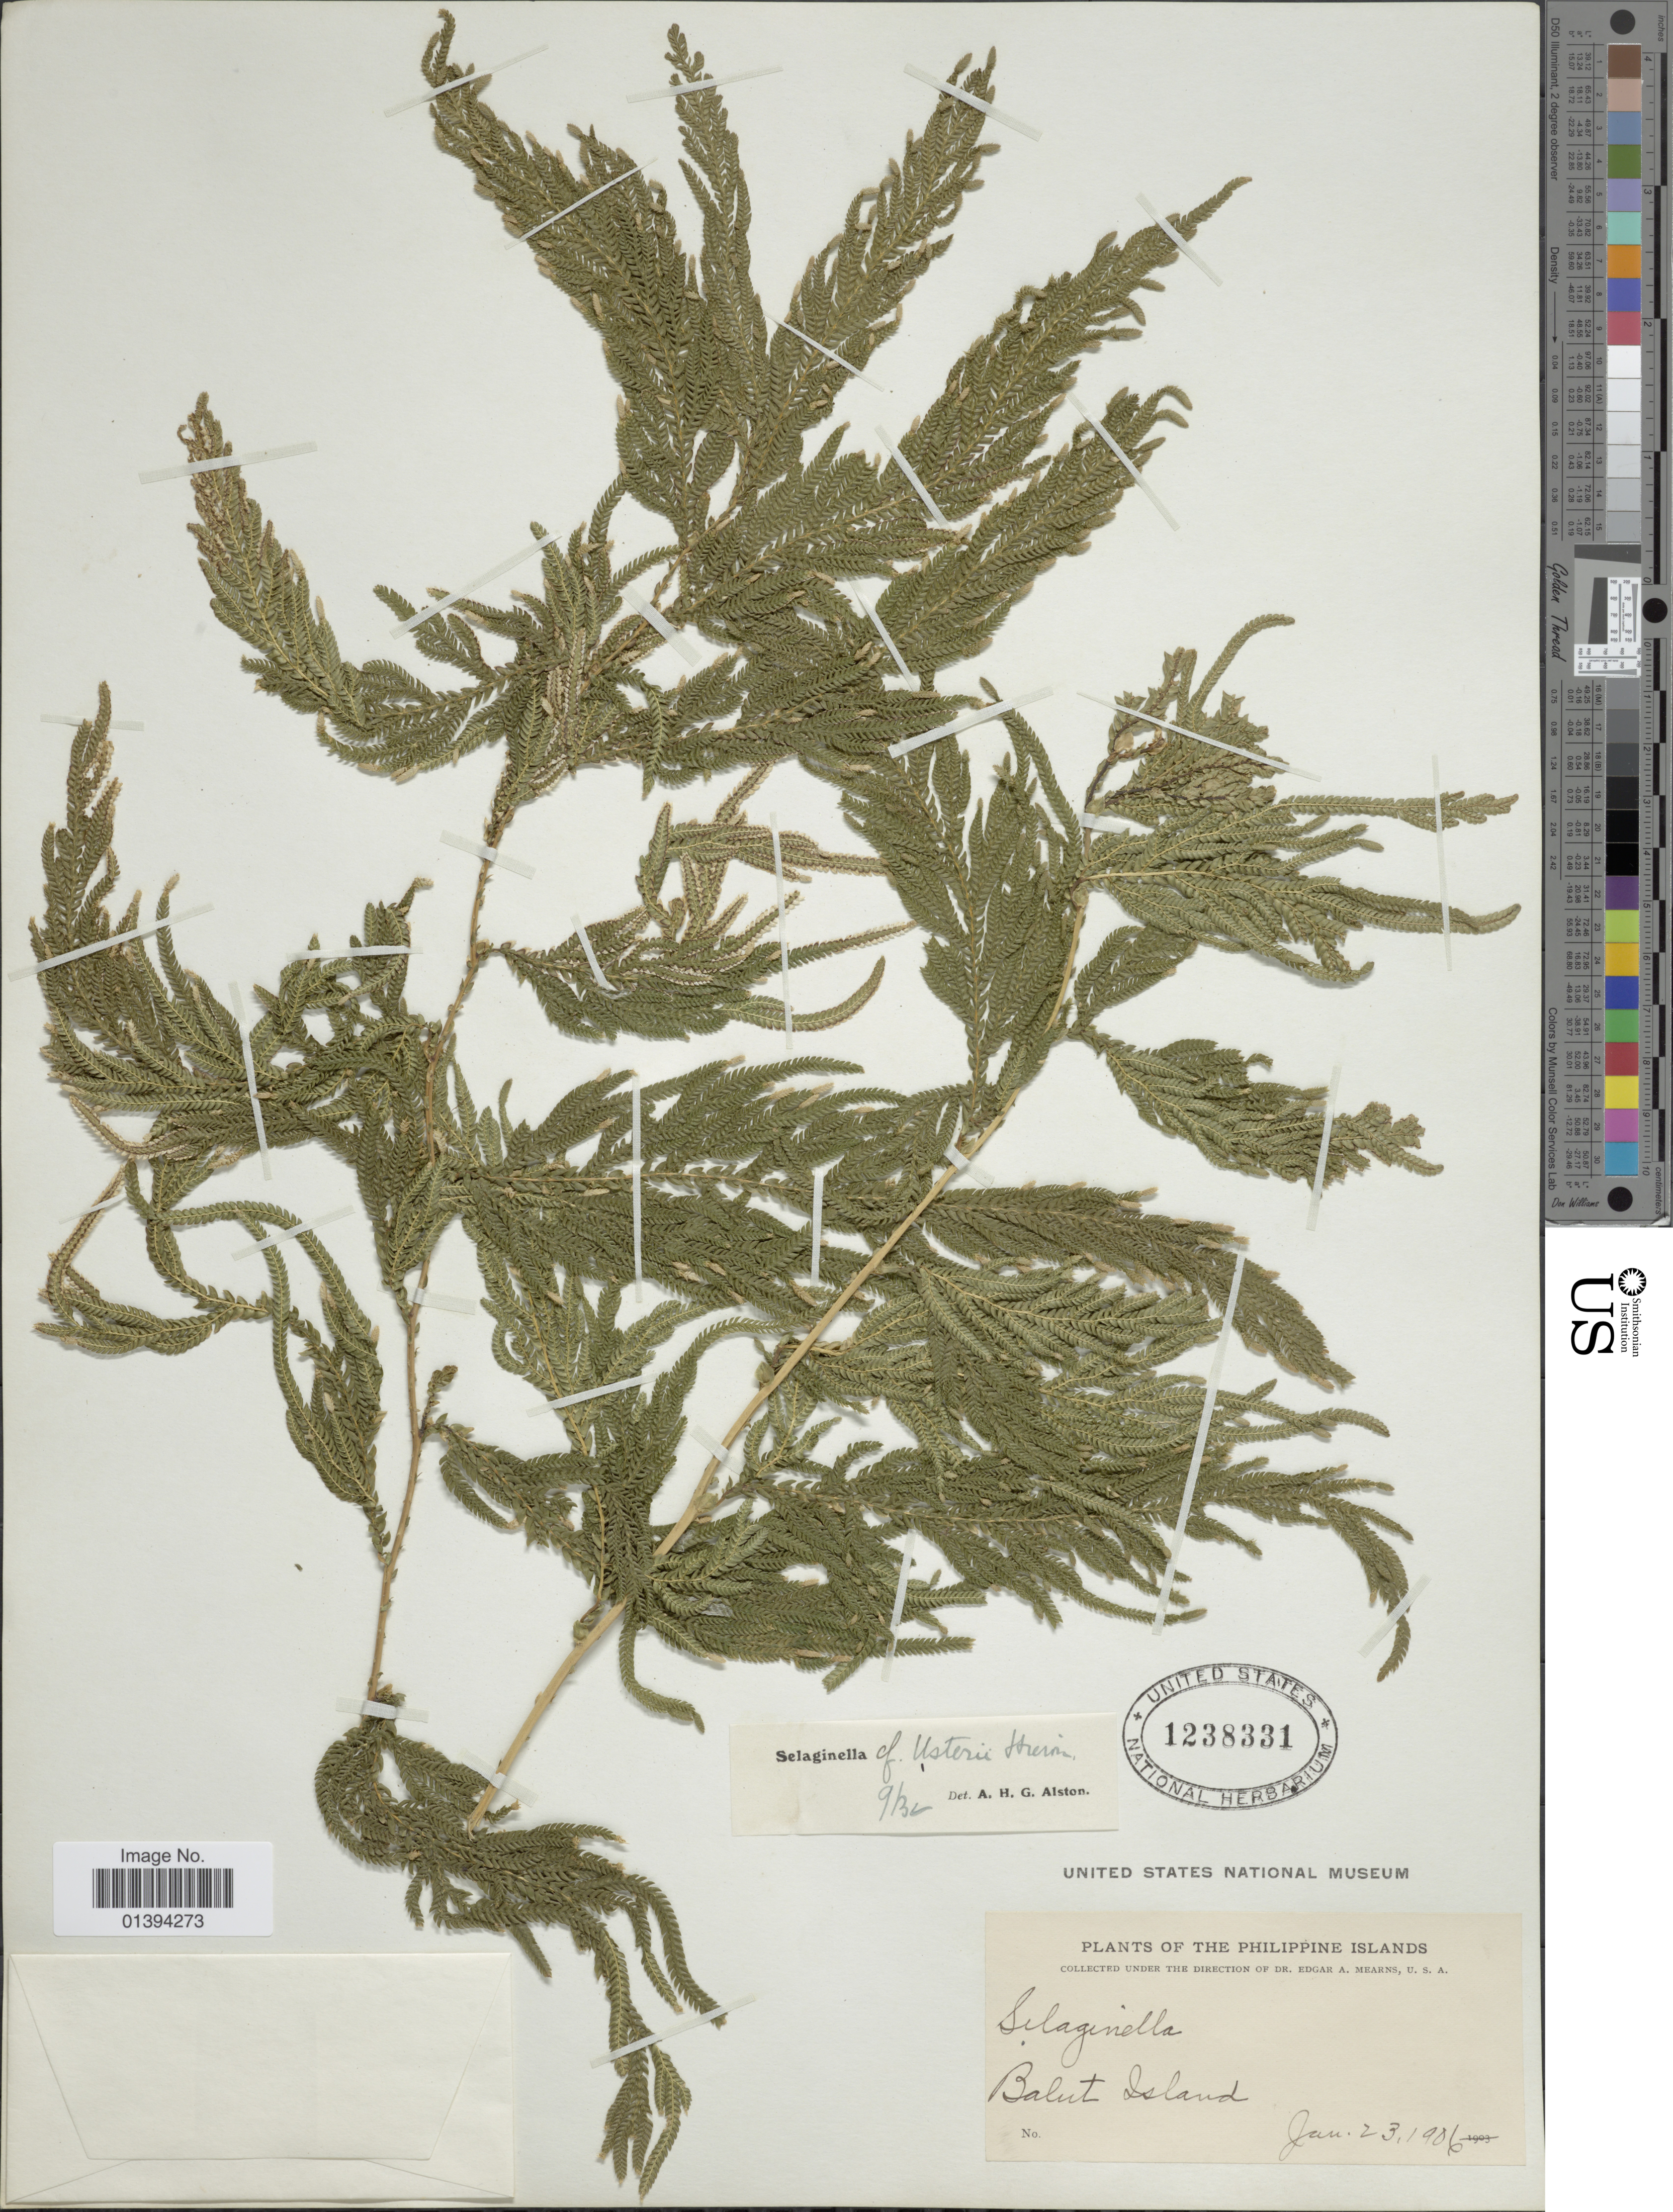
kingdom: Plantae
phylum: Tracheophyta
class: Lycopodiopsida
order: Selaginellales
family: Selaginellaceae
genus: Selaginella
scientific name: Selaginella usterii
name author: Hieron.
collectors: E. A. Mearns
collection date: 1906-01-23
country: Philippines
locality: Balut Island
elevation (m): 1400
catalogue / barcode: US 1238331